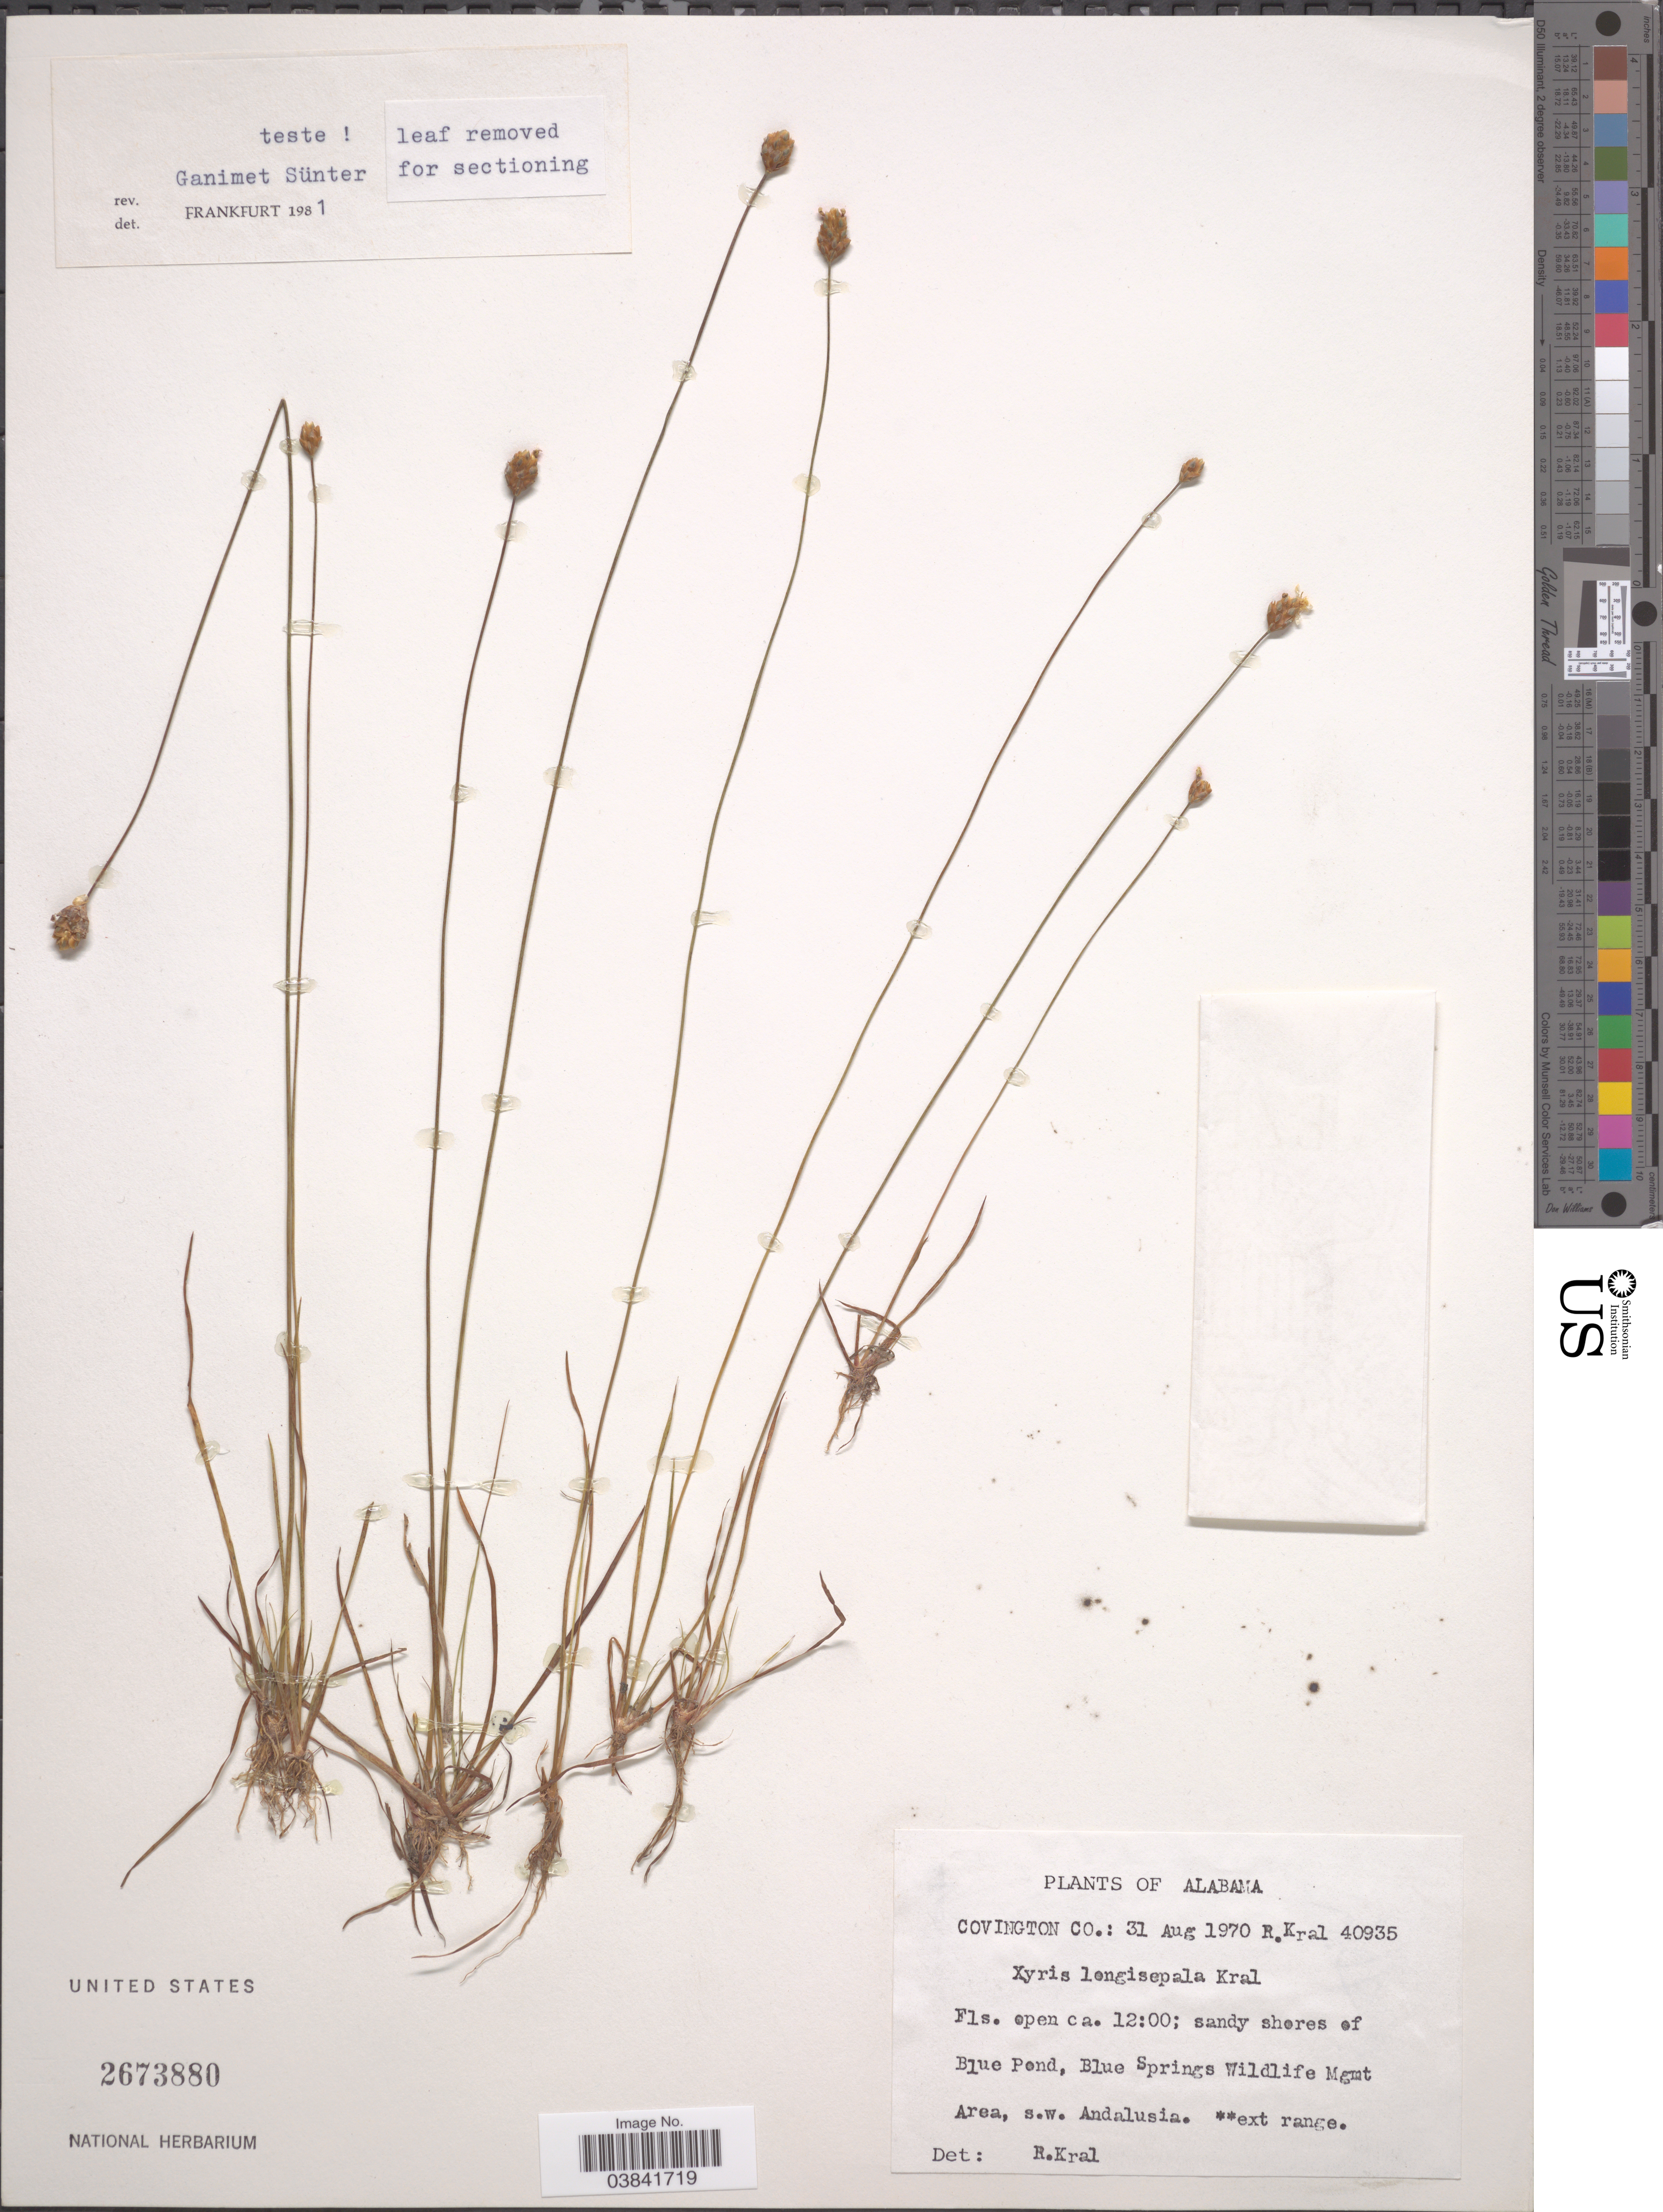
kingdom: Plantae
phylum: Tracheophyta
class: Liliopsida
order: Poales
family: Xyridaceae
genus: Xyris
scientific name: Xyris longisepala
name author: Kral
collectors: R. Kral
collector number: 40935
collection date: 1970-08-31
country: United States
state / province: Alabama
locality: Covington Co.: sandy shores of Blue Pond, Blue Springs Wildlife Mgmt Area, s.w. Andalusia.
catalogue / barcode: US 2673880